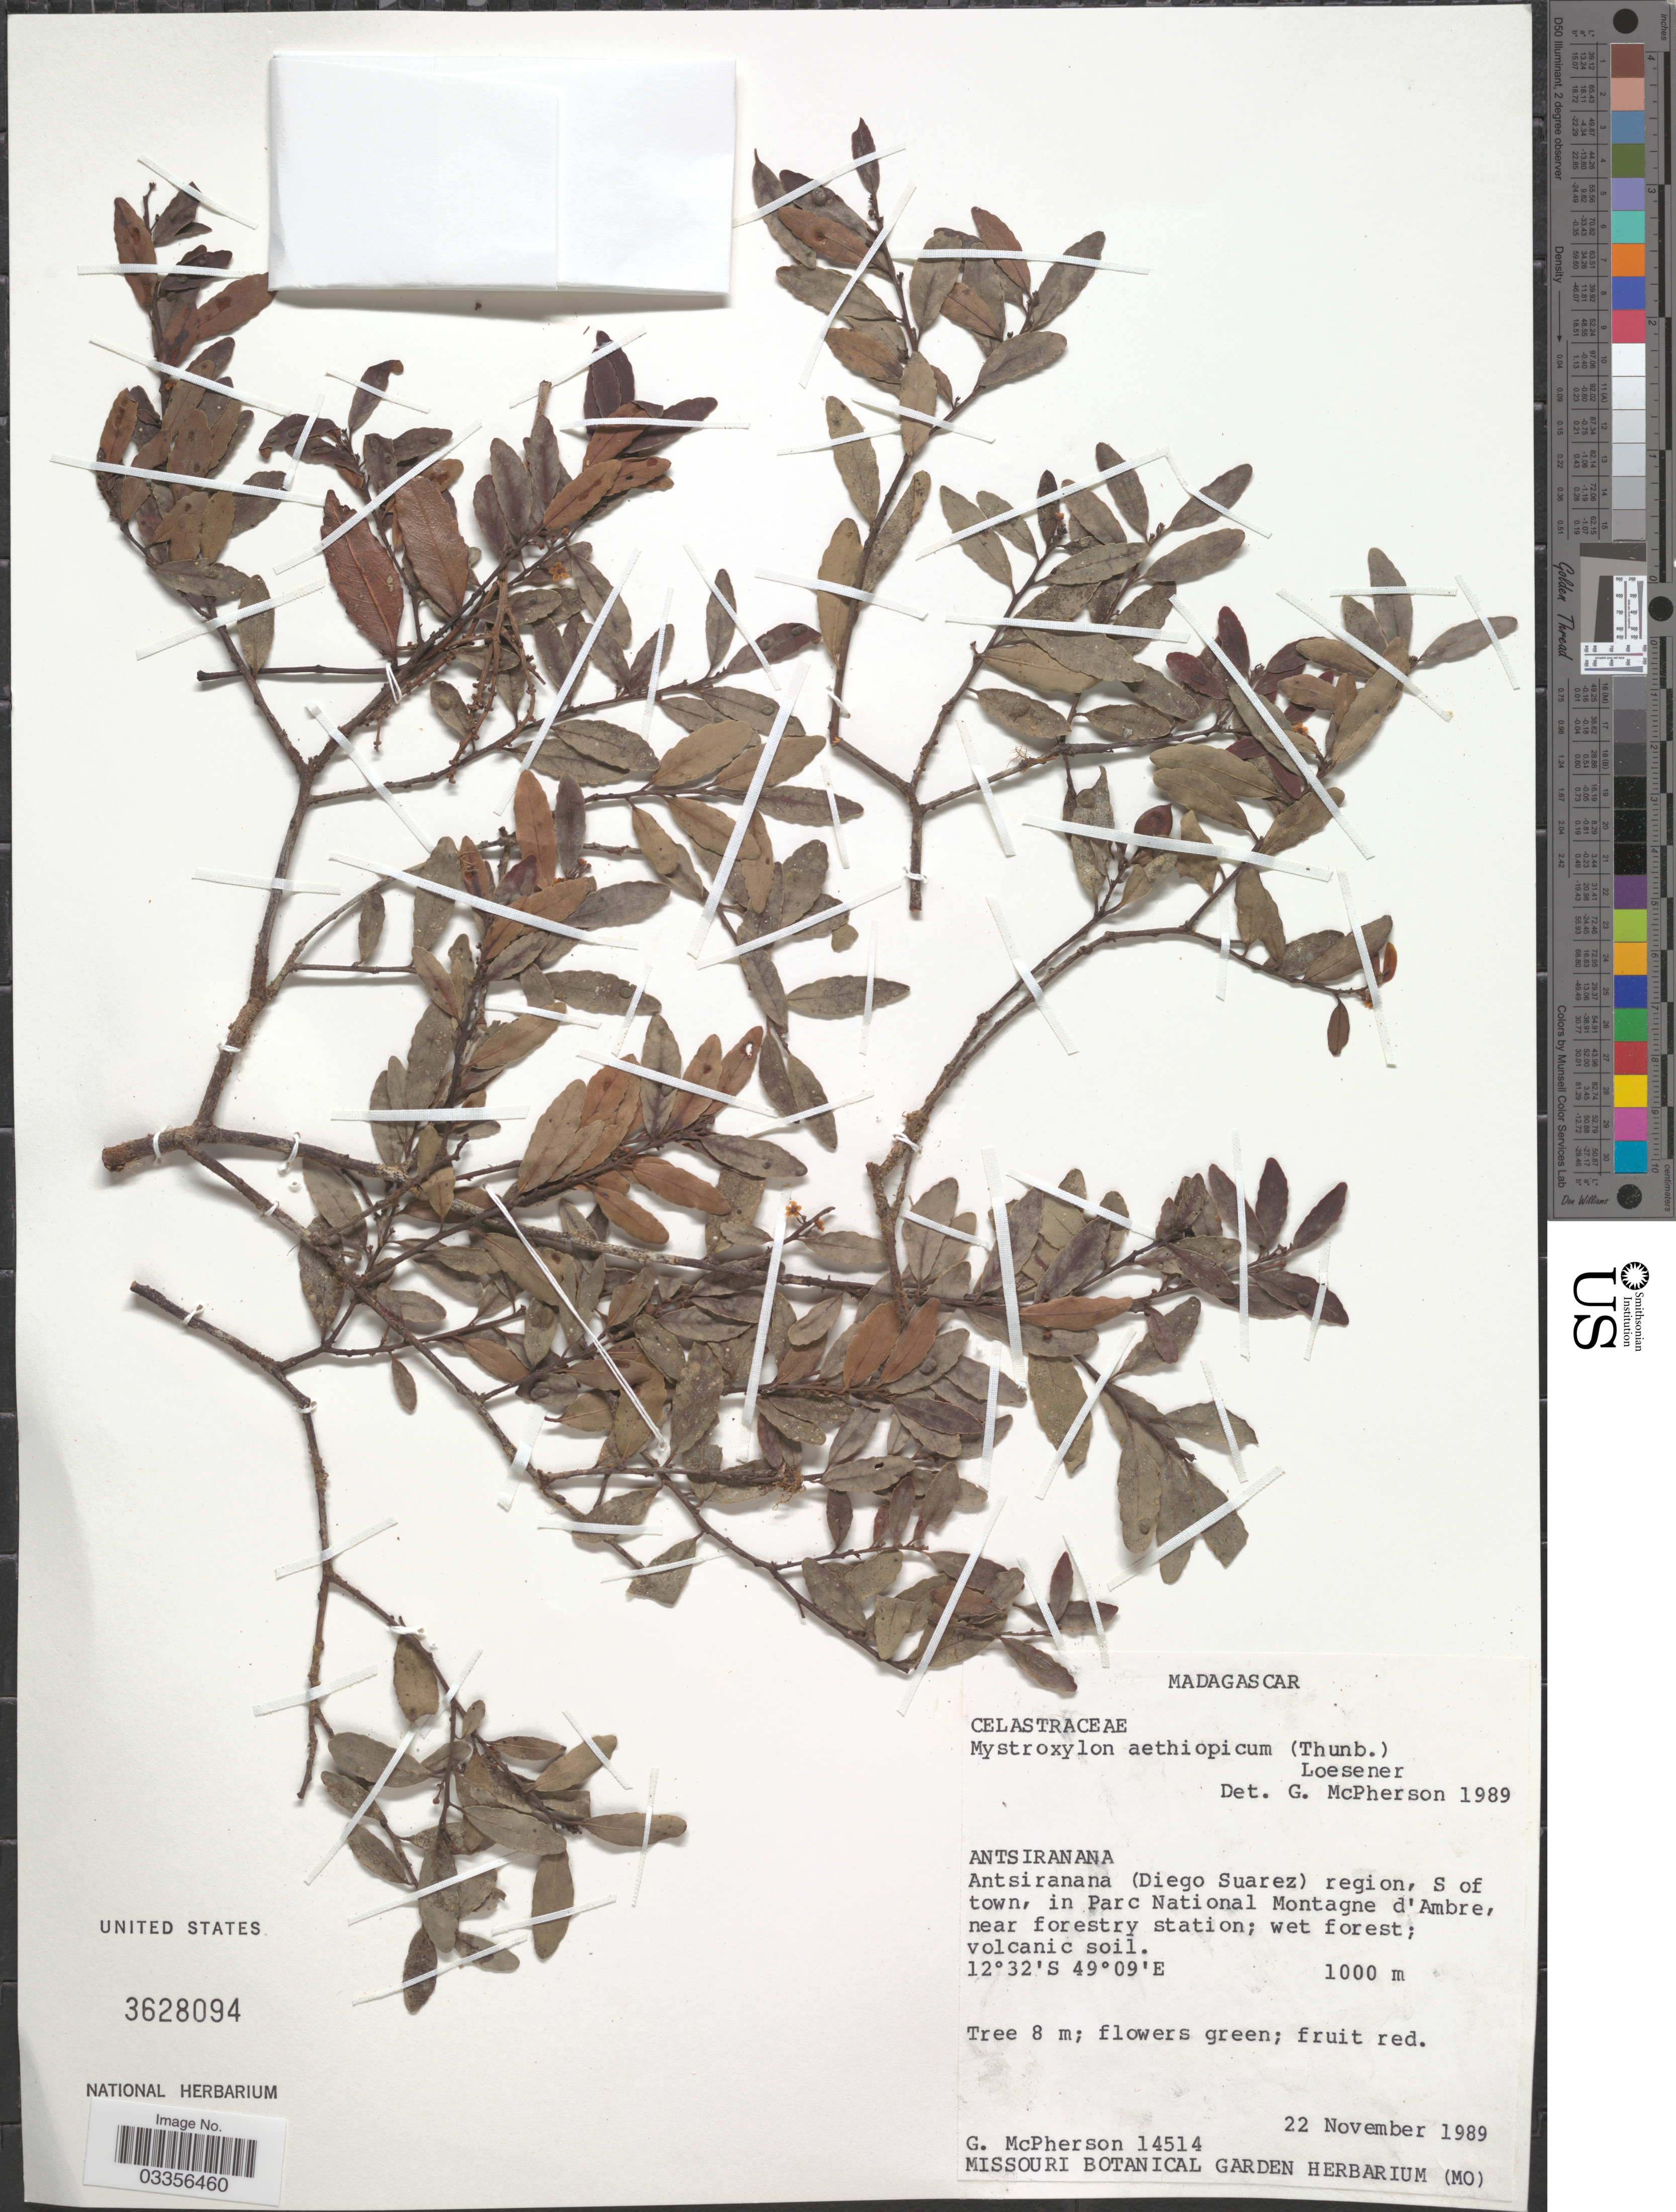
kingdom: Plantae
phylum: Tracheophyta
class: Magnoliopsida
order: Celastrales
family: Celastraceae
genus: Mystroxylon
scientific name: Mystroxylon aethiopicum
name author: (Thunb.) Loes.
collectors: G. McPherson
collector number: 14514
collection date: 1989-11-22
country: Madagascar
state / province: Diana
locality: Antsiranana (Diego Suarez) region, S of town, in Parc National Montagne d'Ambre, near forestry station.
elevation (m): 1000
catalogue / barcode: US 3628094